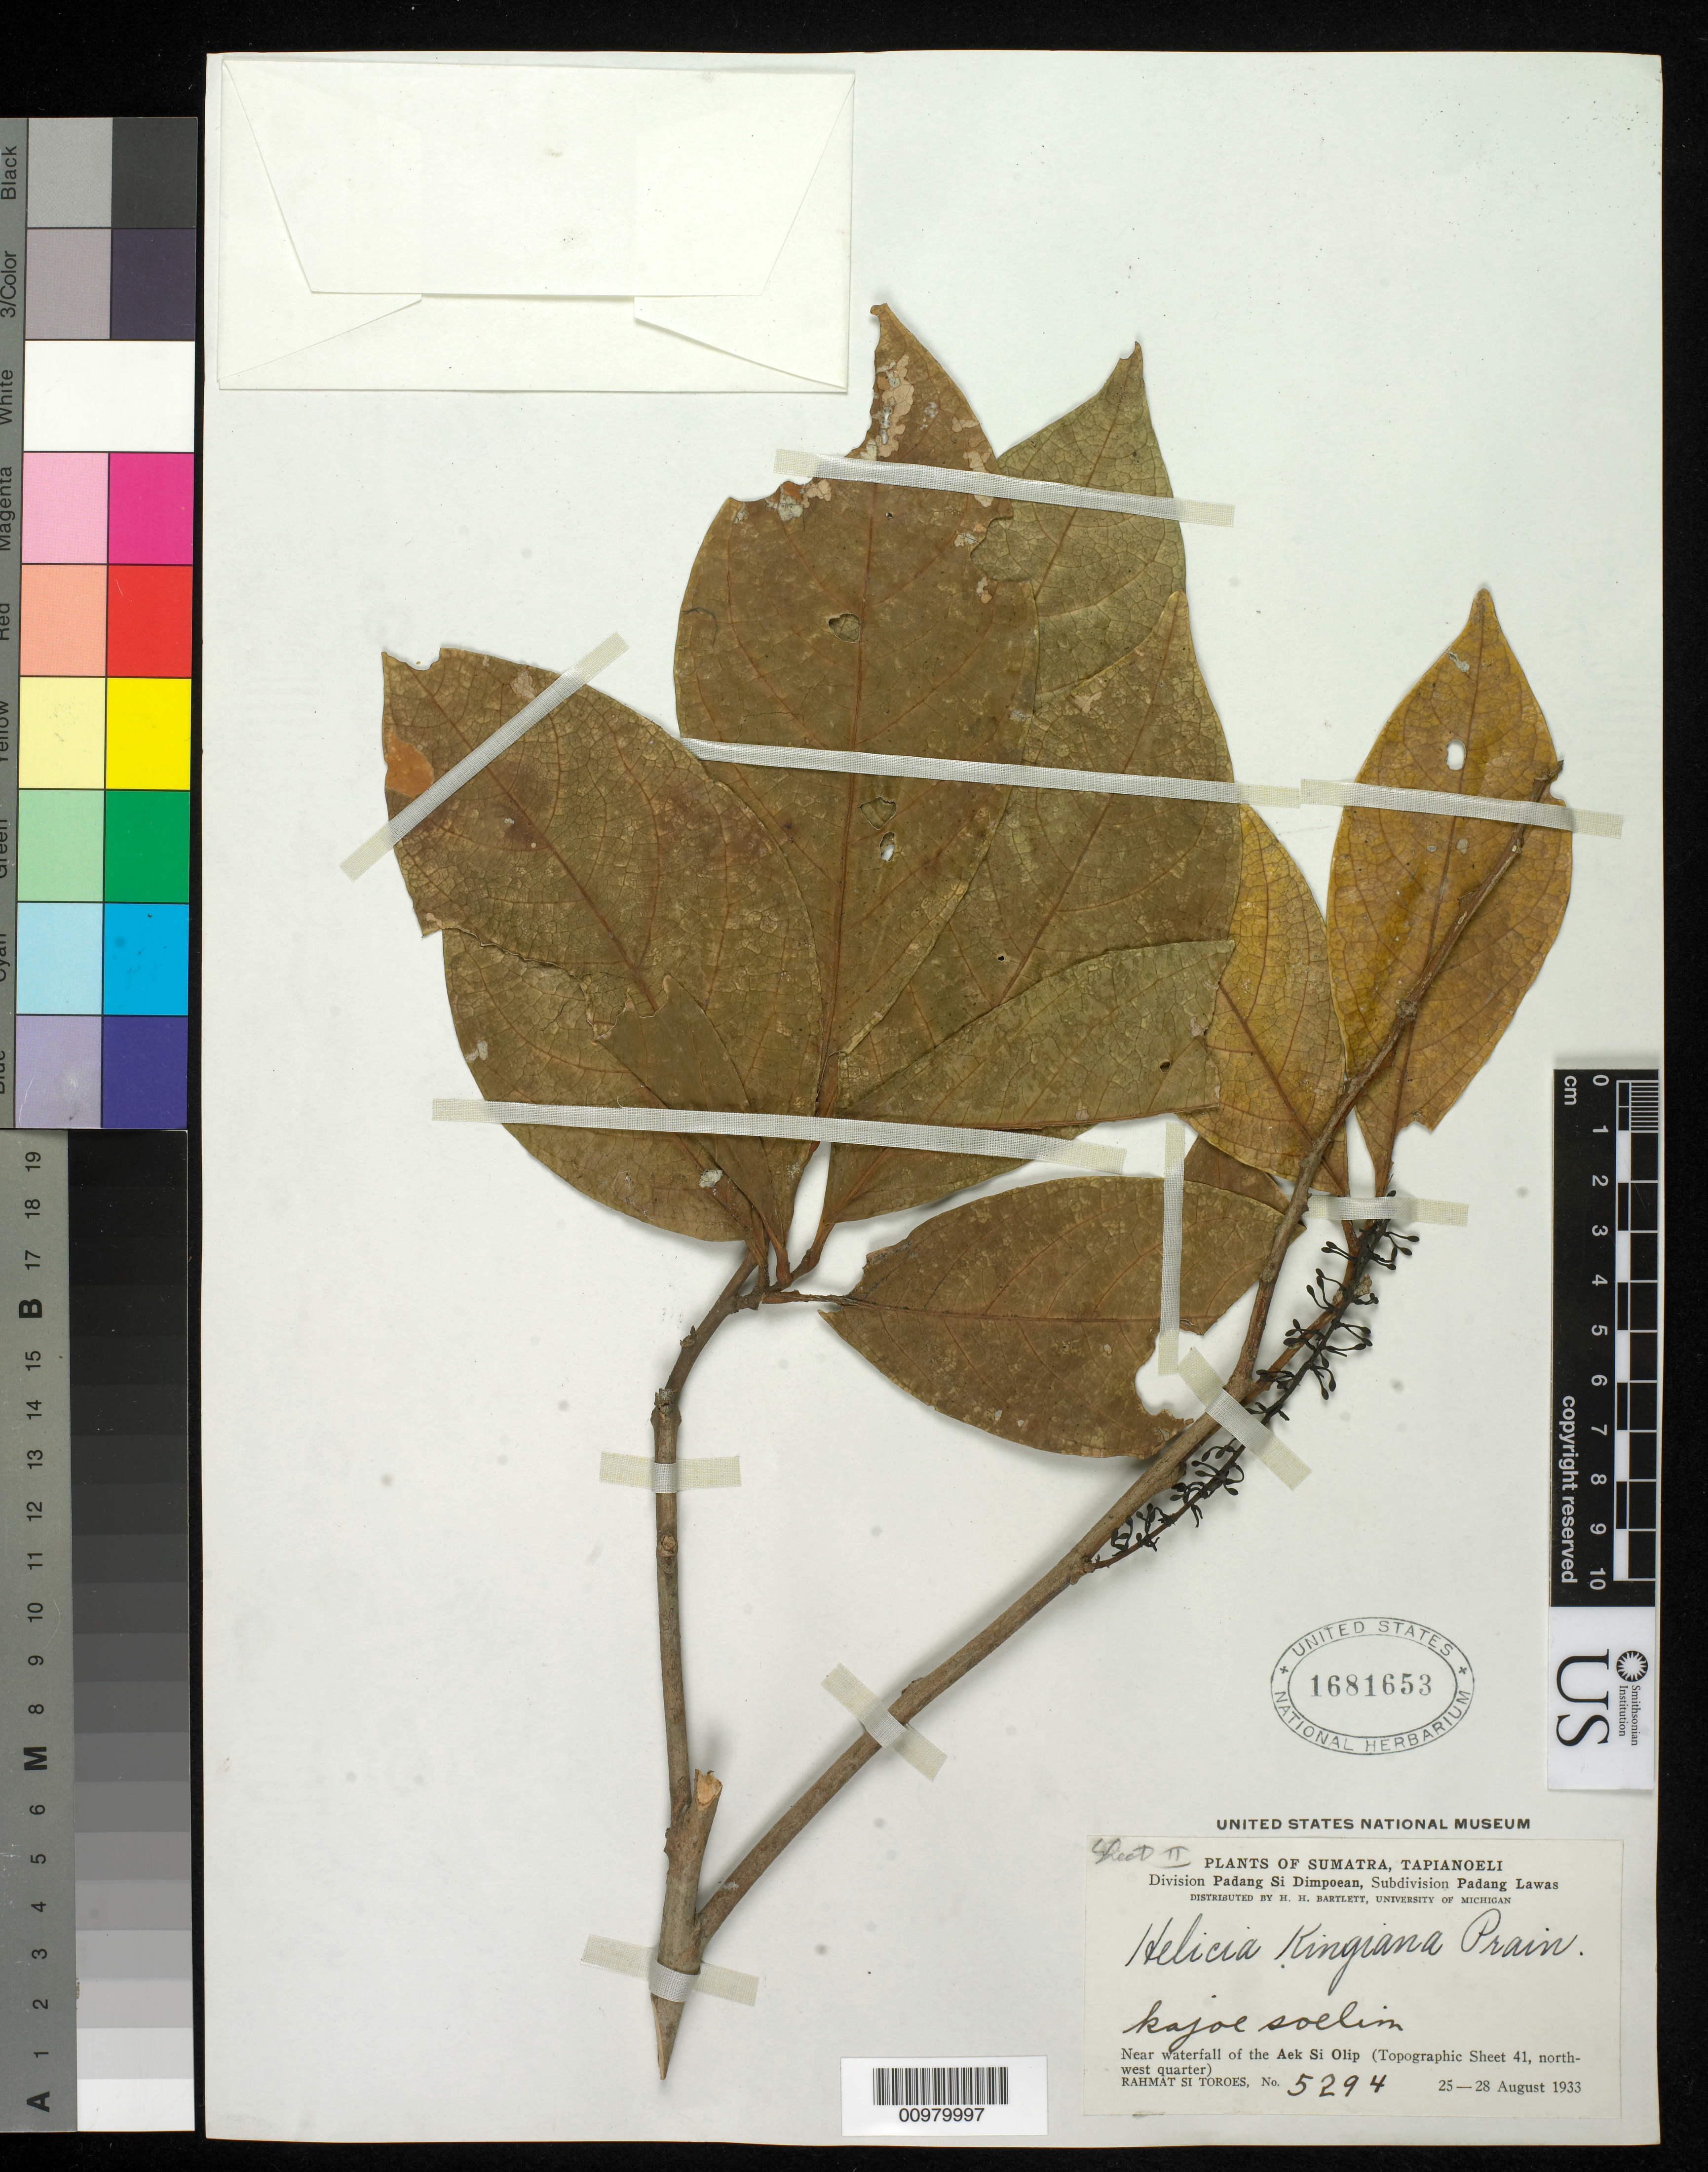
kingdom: Plantae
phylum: Tracheophyta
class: Magnoliopsida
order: Proteales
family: Proteaceae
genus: Helicia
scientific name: Helicia kingiana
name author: Prain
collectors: Rahmat Si Boeea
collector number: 5294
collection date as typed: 25 Aug 1933 to 28 Aug 1933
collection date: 1933-08-25/1933-08-28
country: Indonesia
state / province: Sumatra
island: Sumatra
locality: Near waterfall of the Aek Si Olip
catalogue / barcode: US 1681653